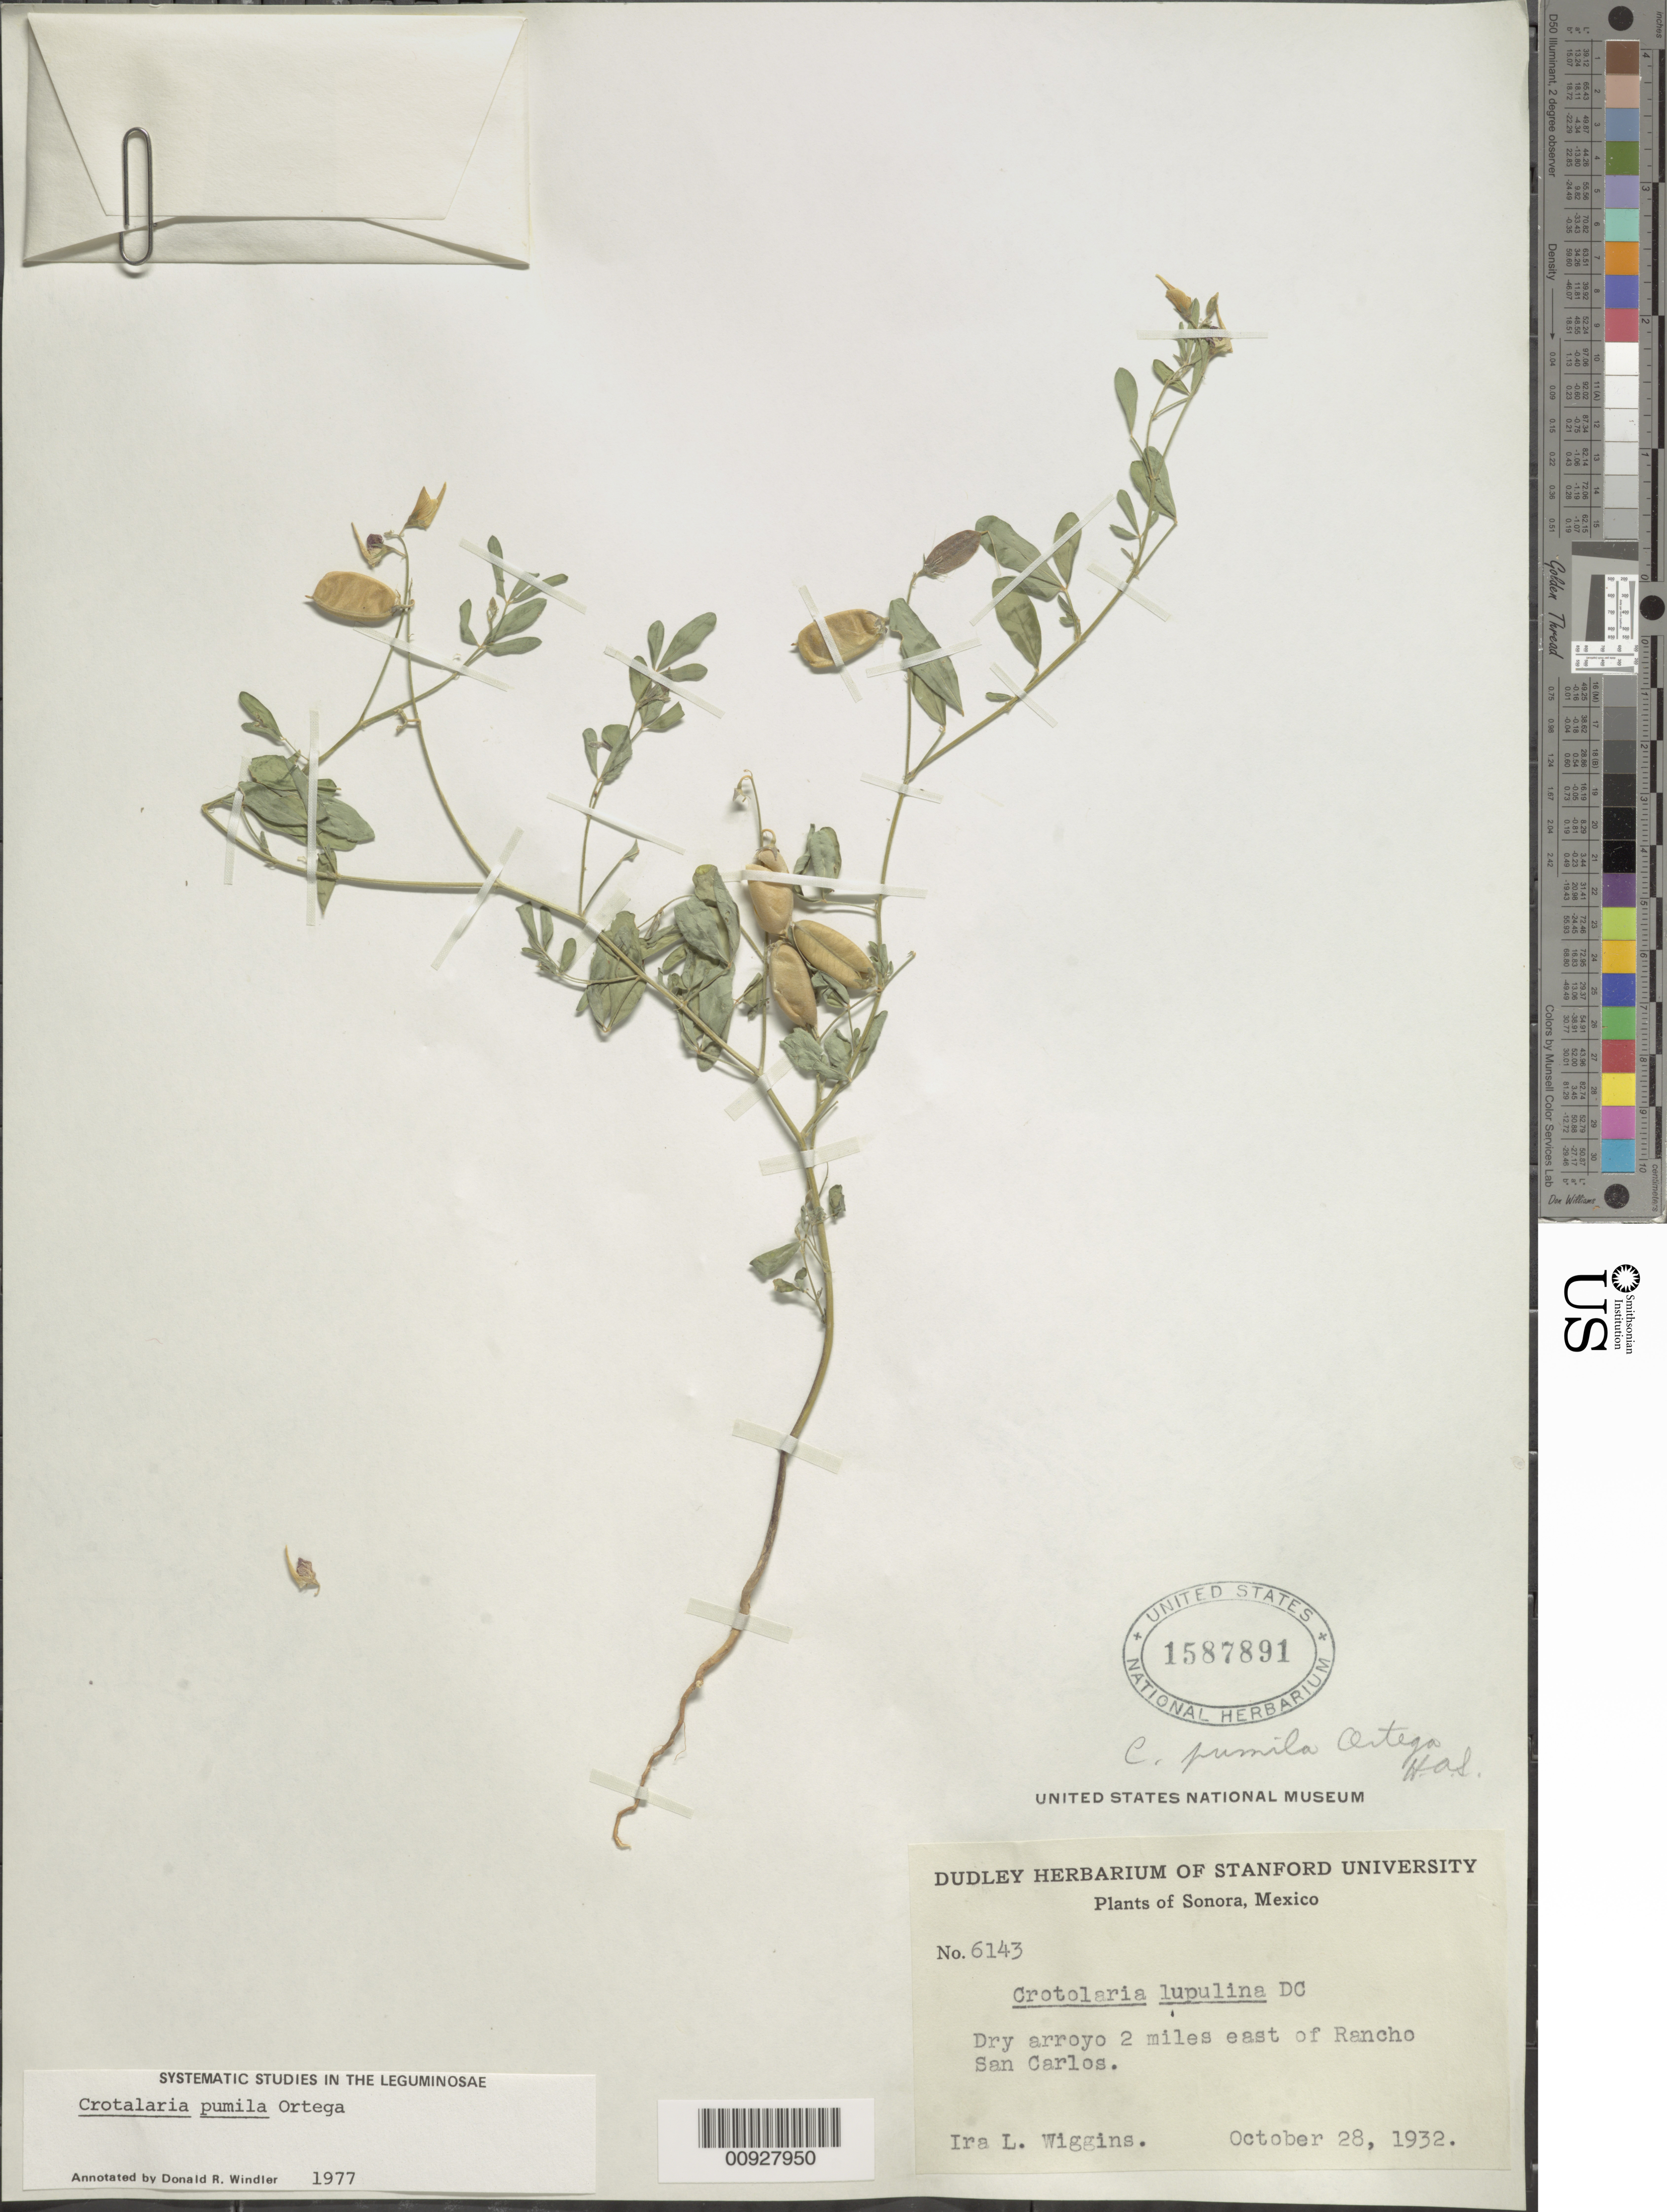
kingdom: Plantae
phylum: Tracheophyta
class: Magnoliopsida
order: Fabales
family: Fabaceae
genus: Crotalaria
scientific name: Crotalaria pumila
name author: Ortega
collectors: I. L. Wiggins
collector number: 6143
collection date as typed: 28 Oct 1932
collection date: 1932-10-28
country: Mexico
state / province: Sonora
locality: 2 miles east of Rancho San Carlos.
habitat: Dry arroyo.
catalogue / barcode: US 1587891